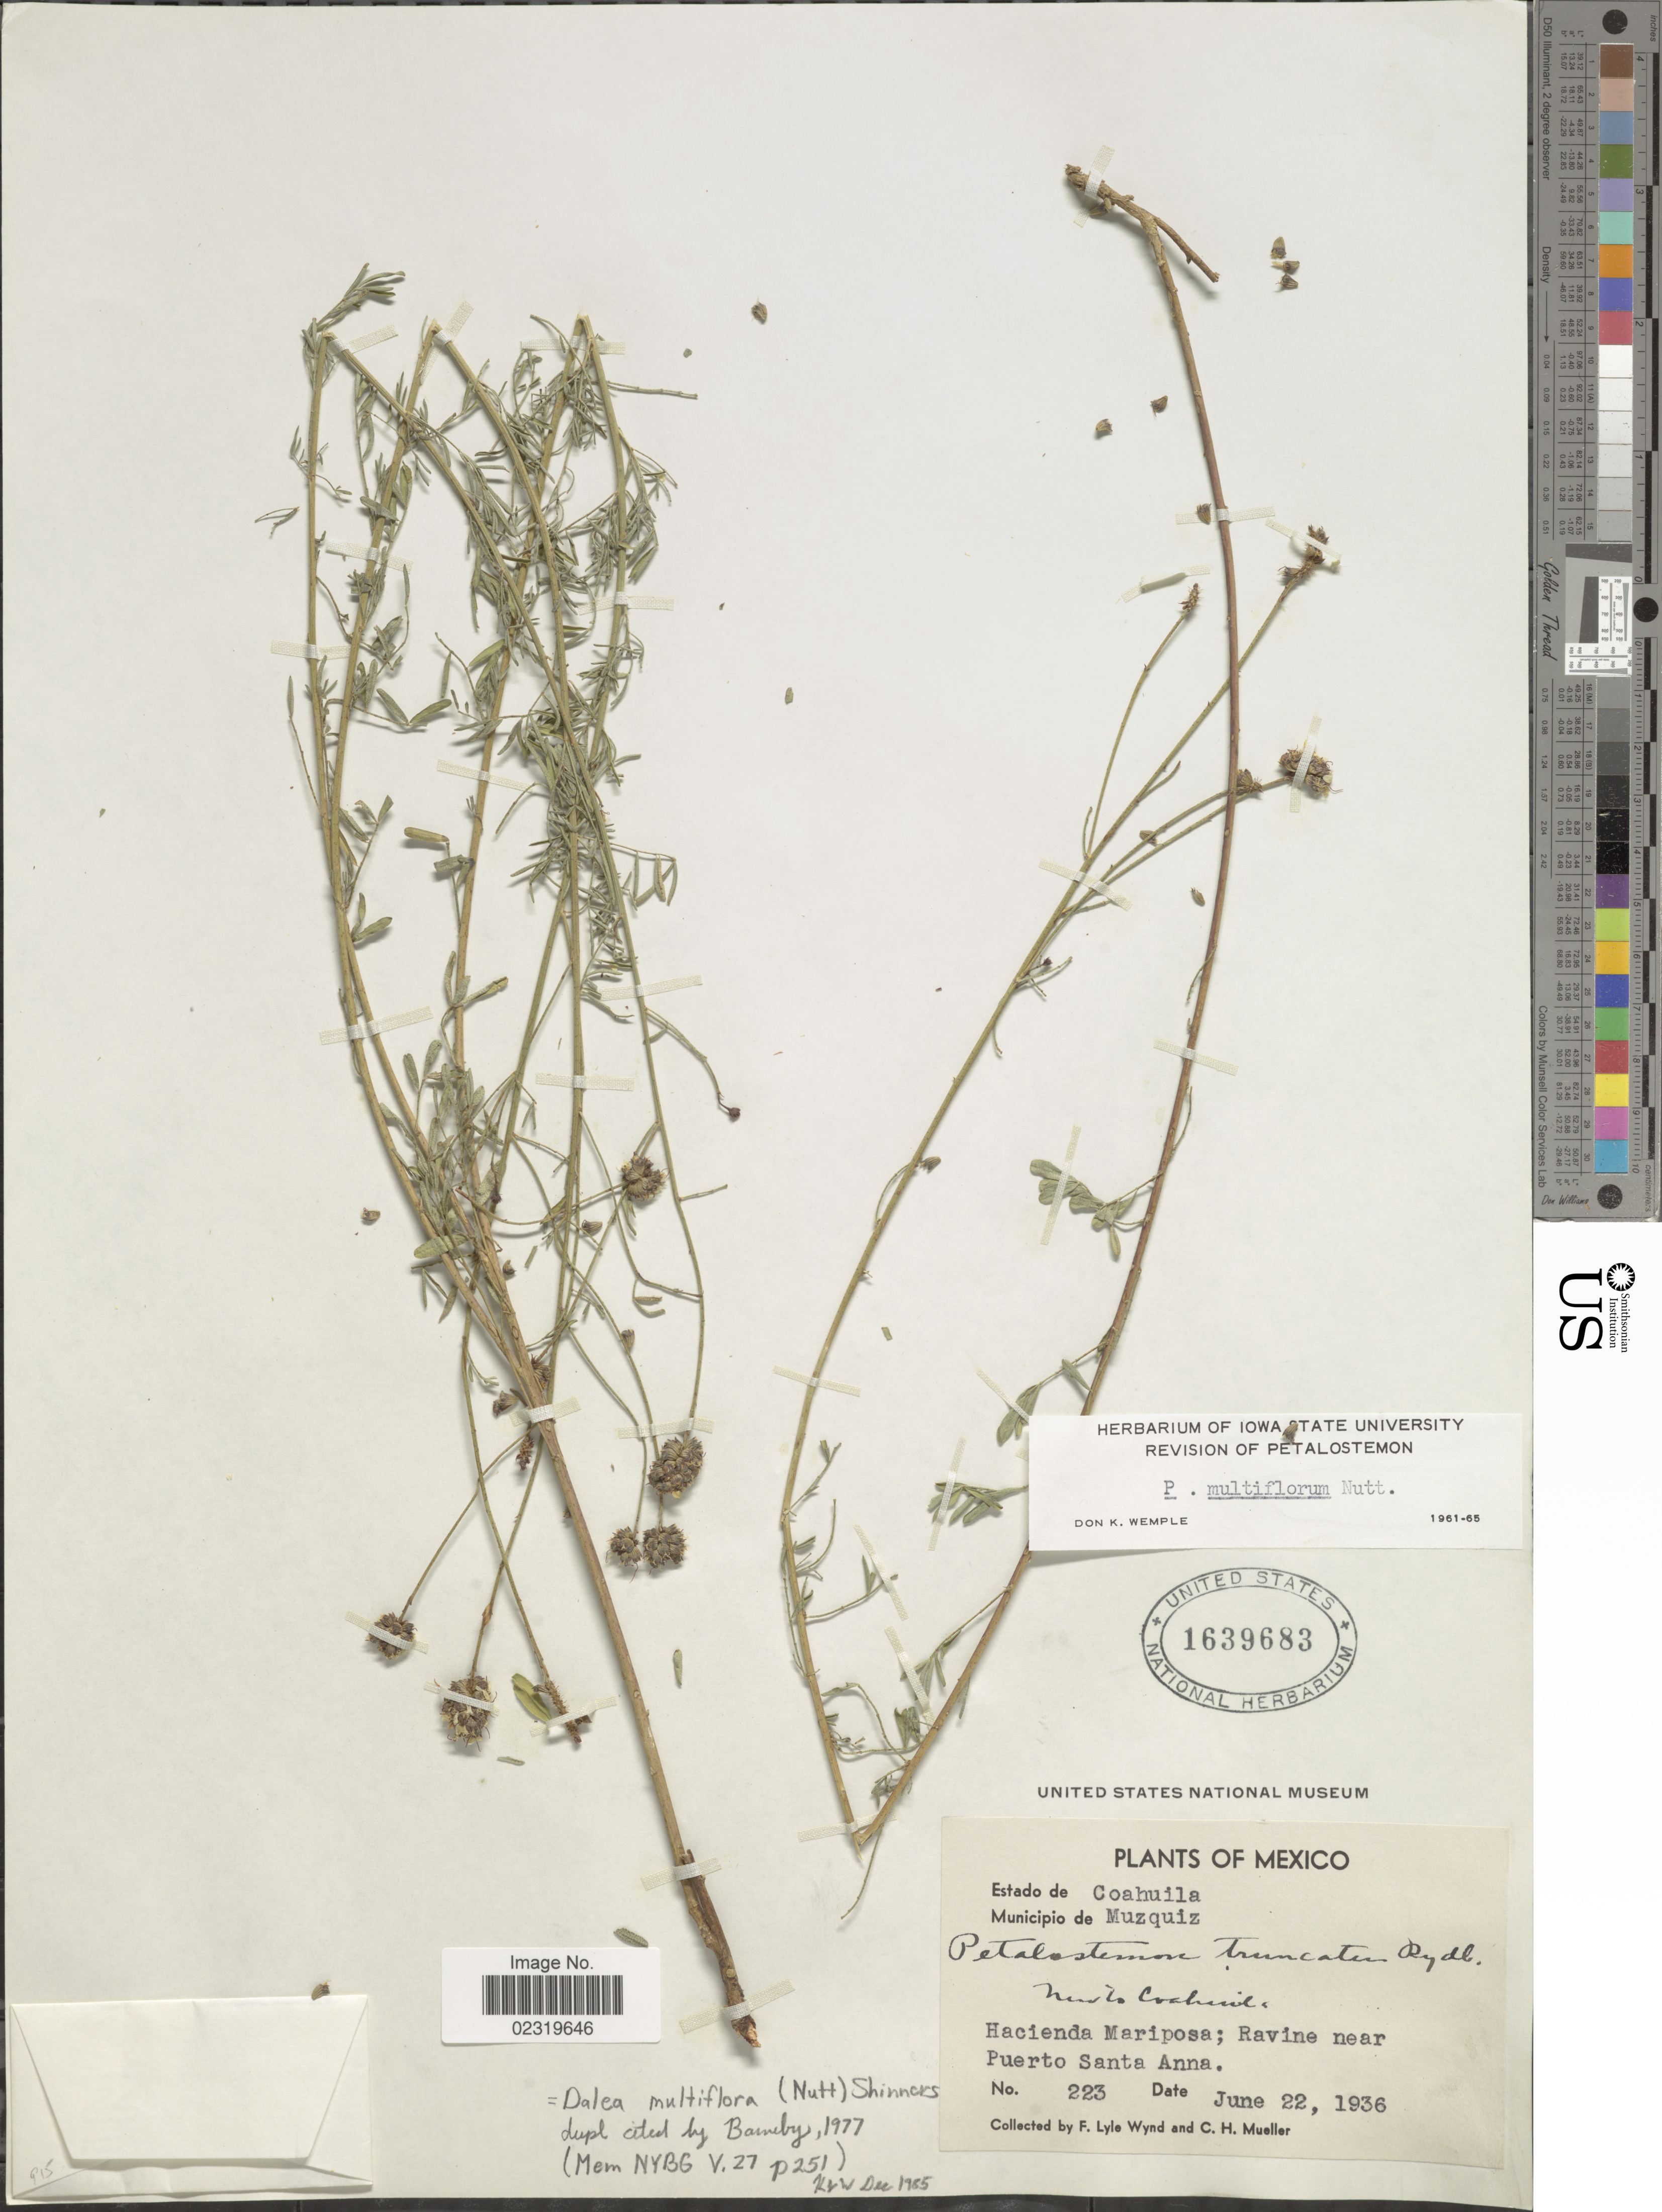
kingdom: Plantae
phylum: Tracheophyta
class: Magnoliopsida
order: Fabales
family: Fabaceae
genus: Dalea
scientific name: Dalea multiflora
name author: (Nutt.) Shinners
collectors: F. L. Wynd & C. H. Mueller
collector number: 223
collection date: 1936-06-22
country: Mexico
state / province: Coahuila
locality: Municipio de Muzquiz, Hacienda Mariposa, ravine near Puerto Santa Anna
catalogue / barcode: US 1639683